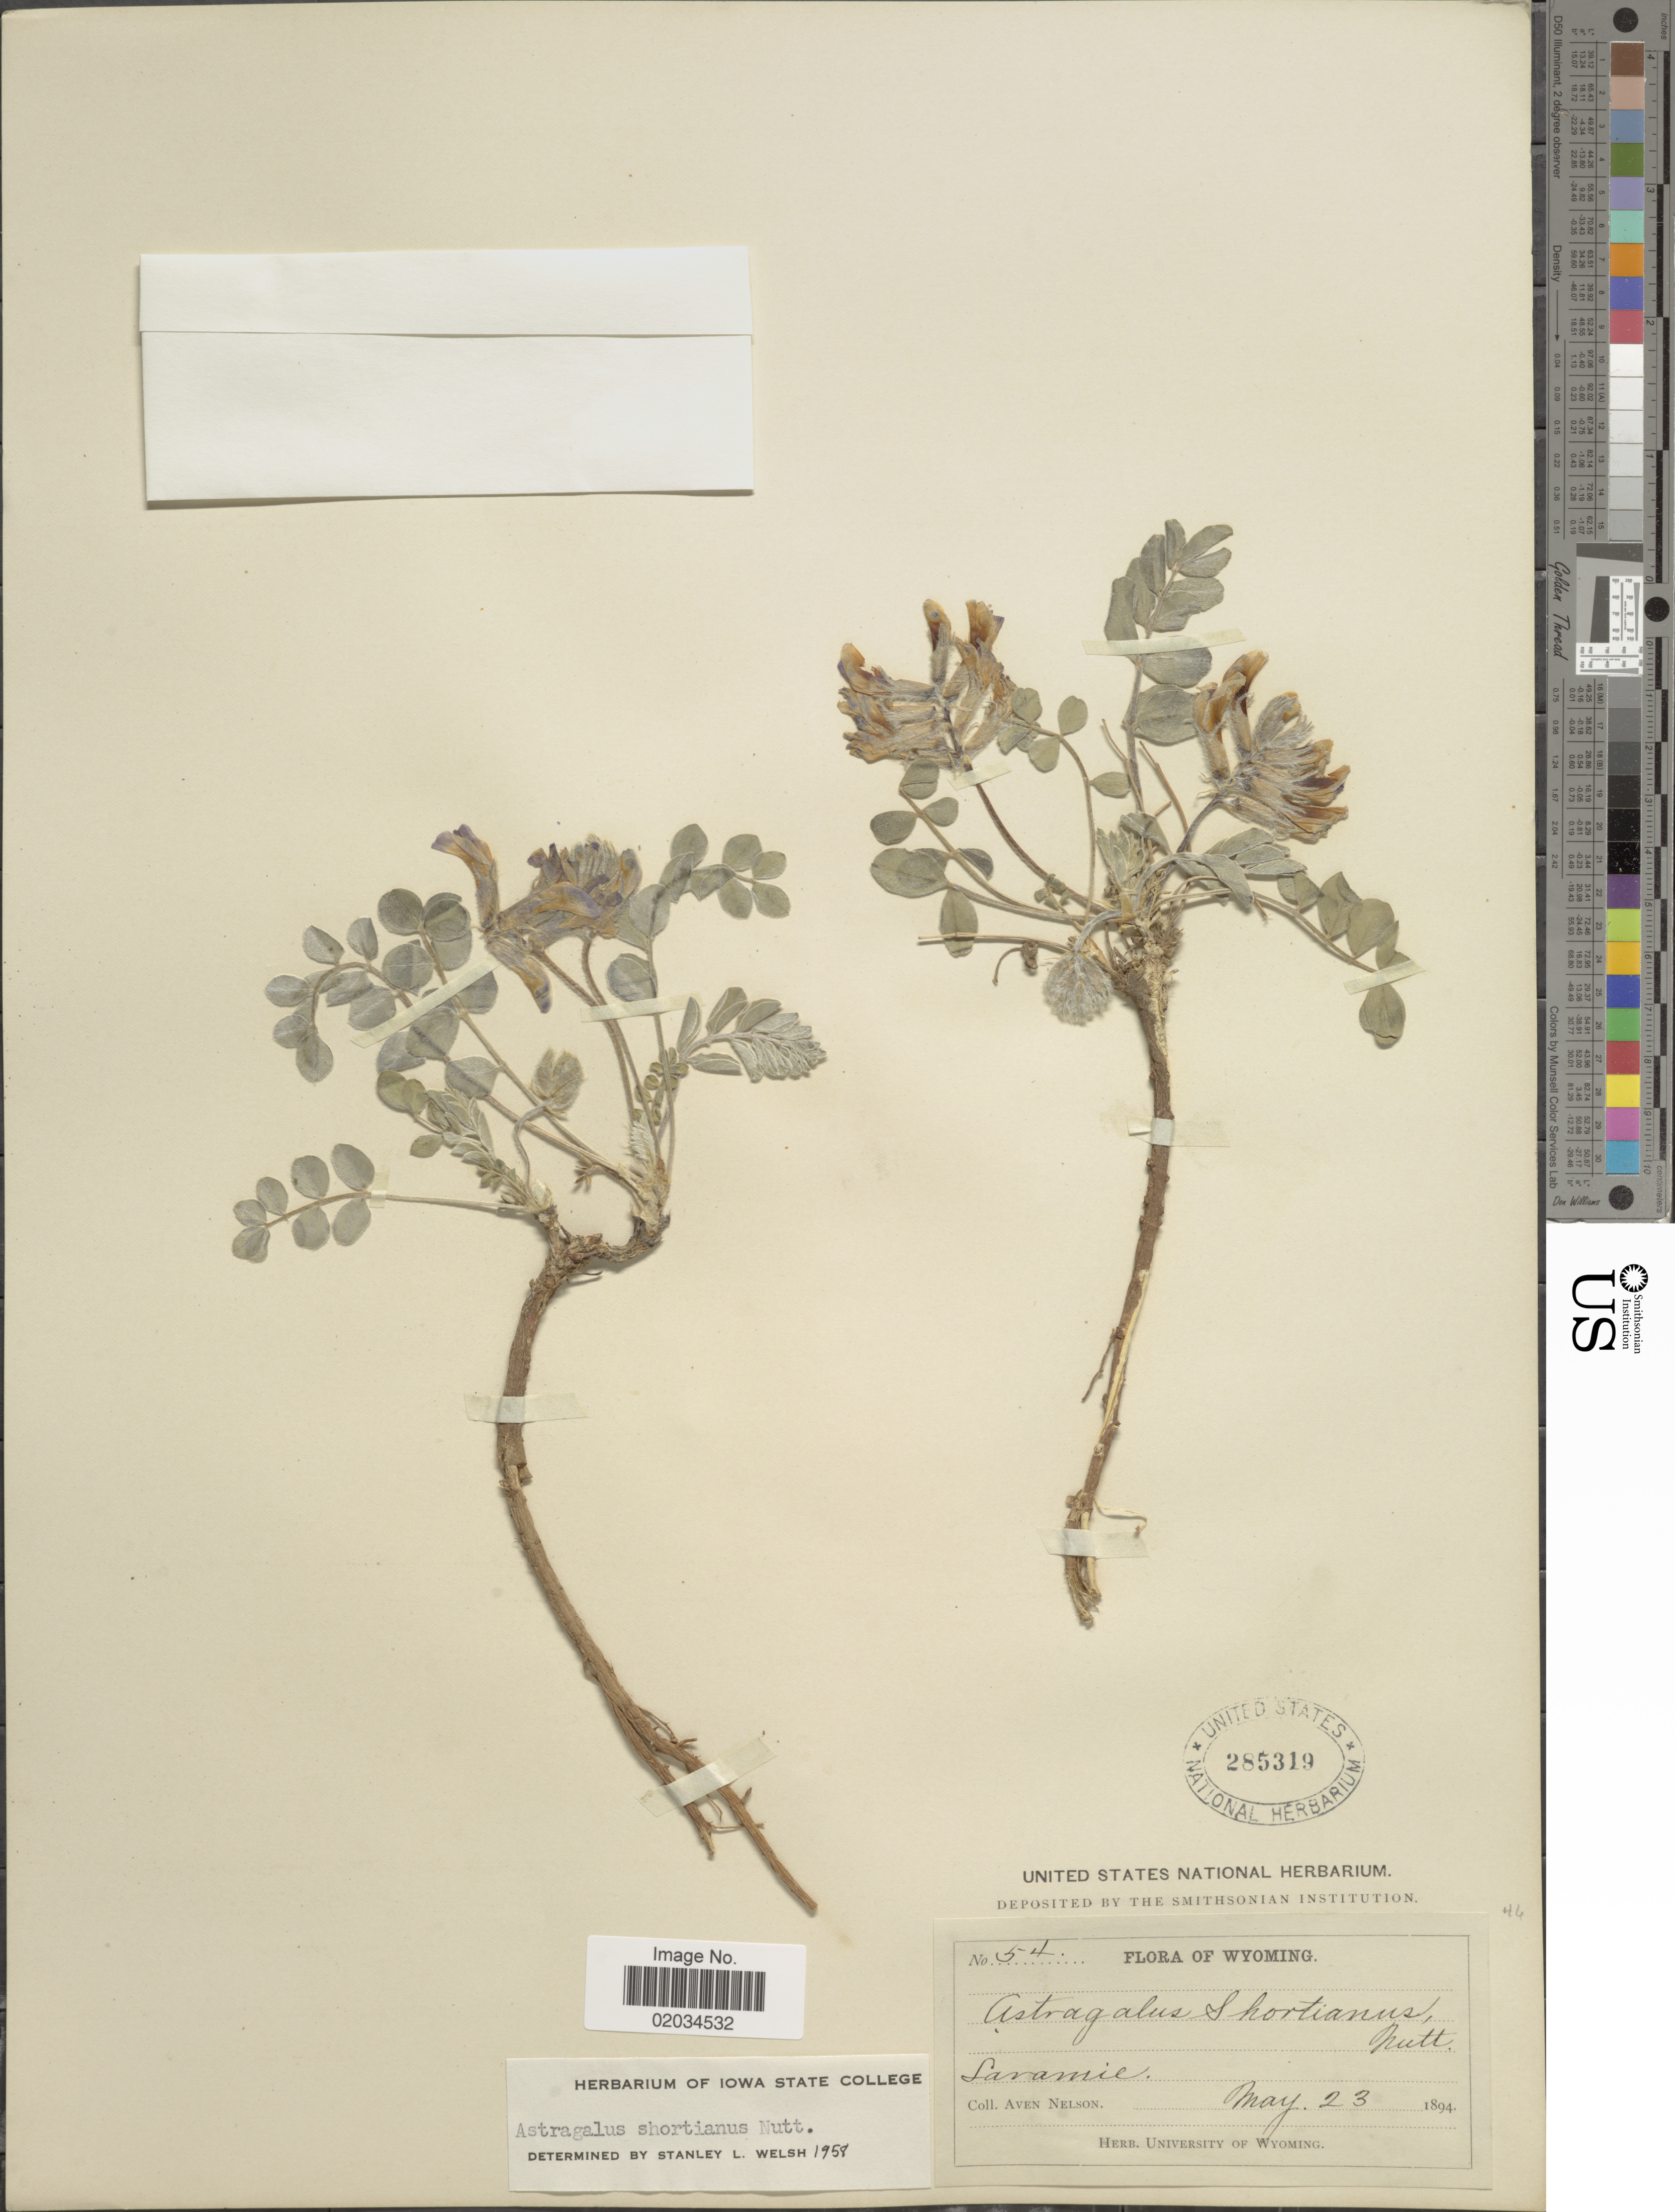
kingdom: Plantae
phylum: Tracheophyta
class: Magnoliopsida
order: Fabales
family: Fabaceae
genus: Astragalus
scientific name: Astragalus shortianus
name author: Nutt.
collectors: A. Nelson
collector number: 54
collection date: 1894-05-23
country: United States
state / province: Wyoming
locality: Laramie.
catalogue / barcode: US 285319